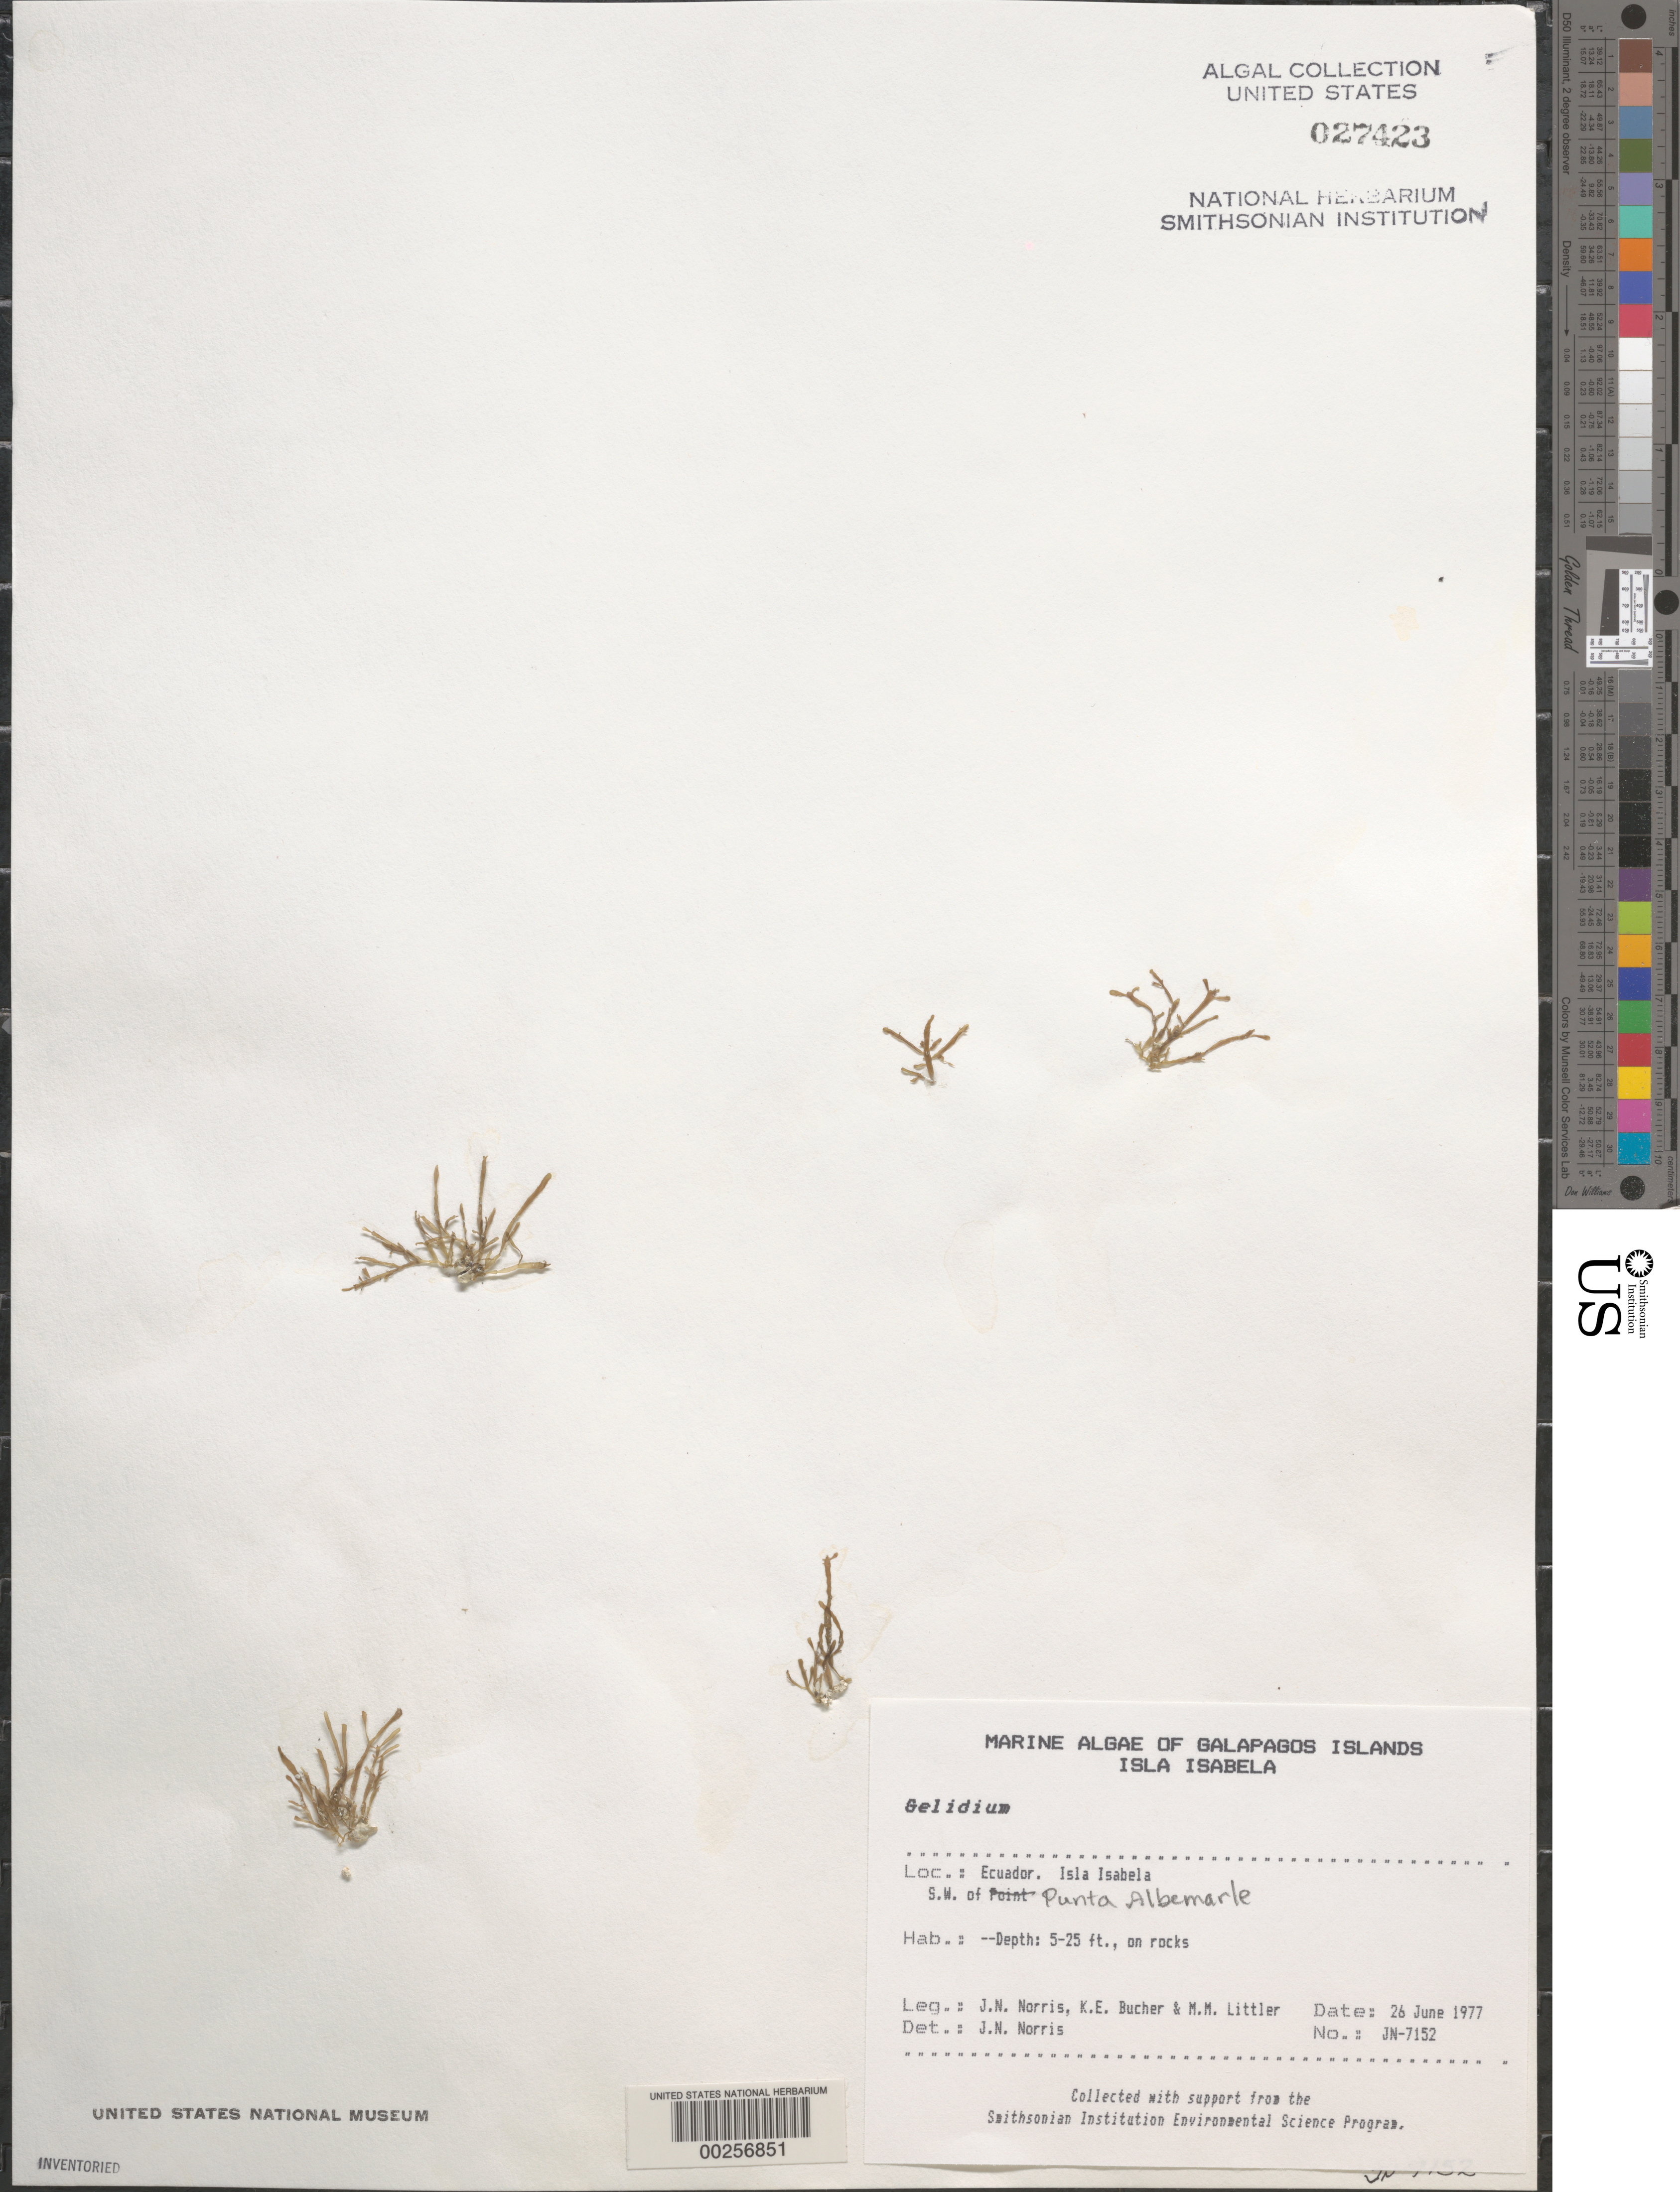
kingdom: Plantae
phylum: Rhodophyta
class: Florideophyceae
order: Nemaliales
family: Galaxauraceae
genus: Galaxaura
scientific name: Galaxaura marginata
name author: (J. Ellis & Sol.) J.V.Lamouroux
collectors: J. N. Norris, K. E. Bucher & M. M. Littler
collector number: JN-7152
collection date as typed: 26 Jun 1977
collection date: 1977-06-26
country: Ecuador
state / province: Colón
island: Isabela [Albemarle]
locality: Southwest of Punta Albemarle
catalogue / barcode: US 27423